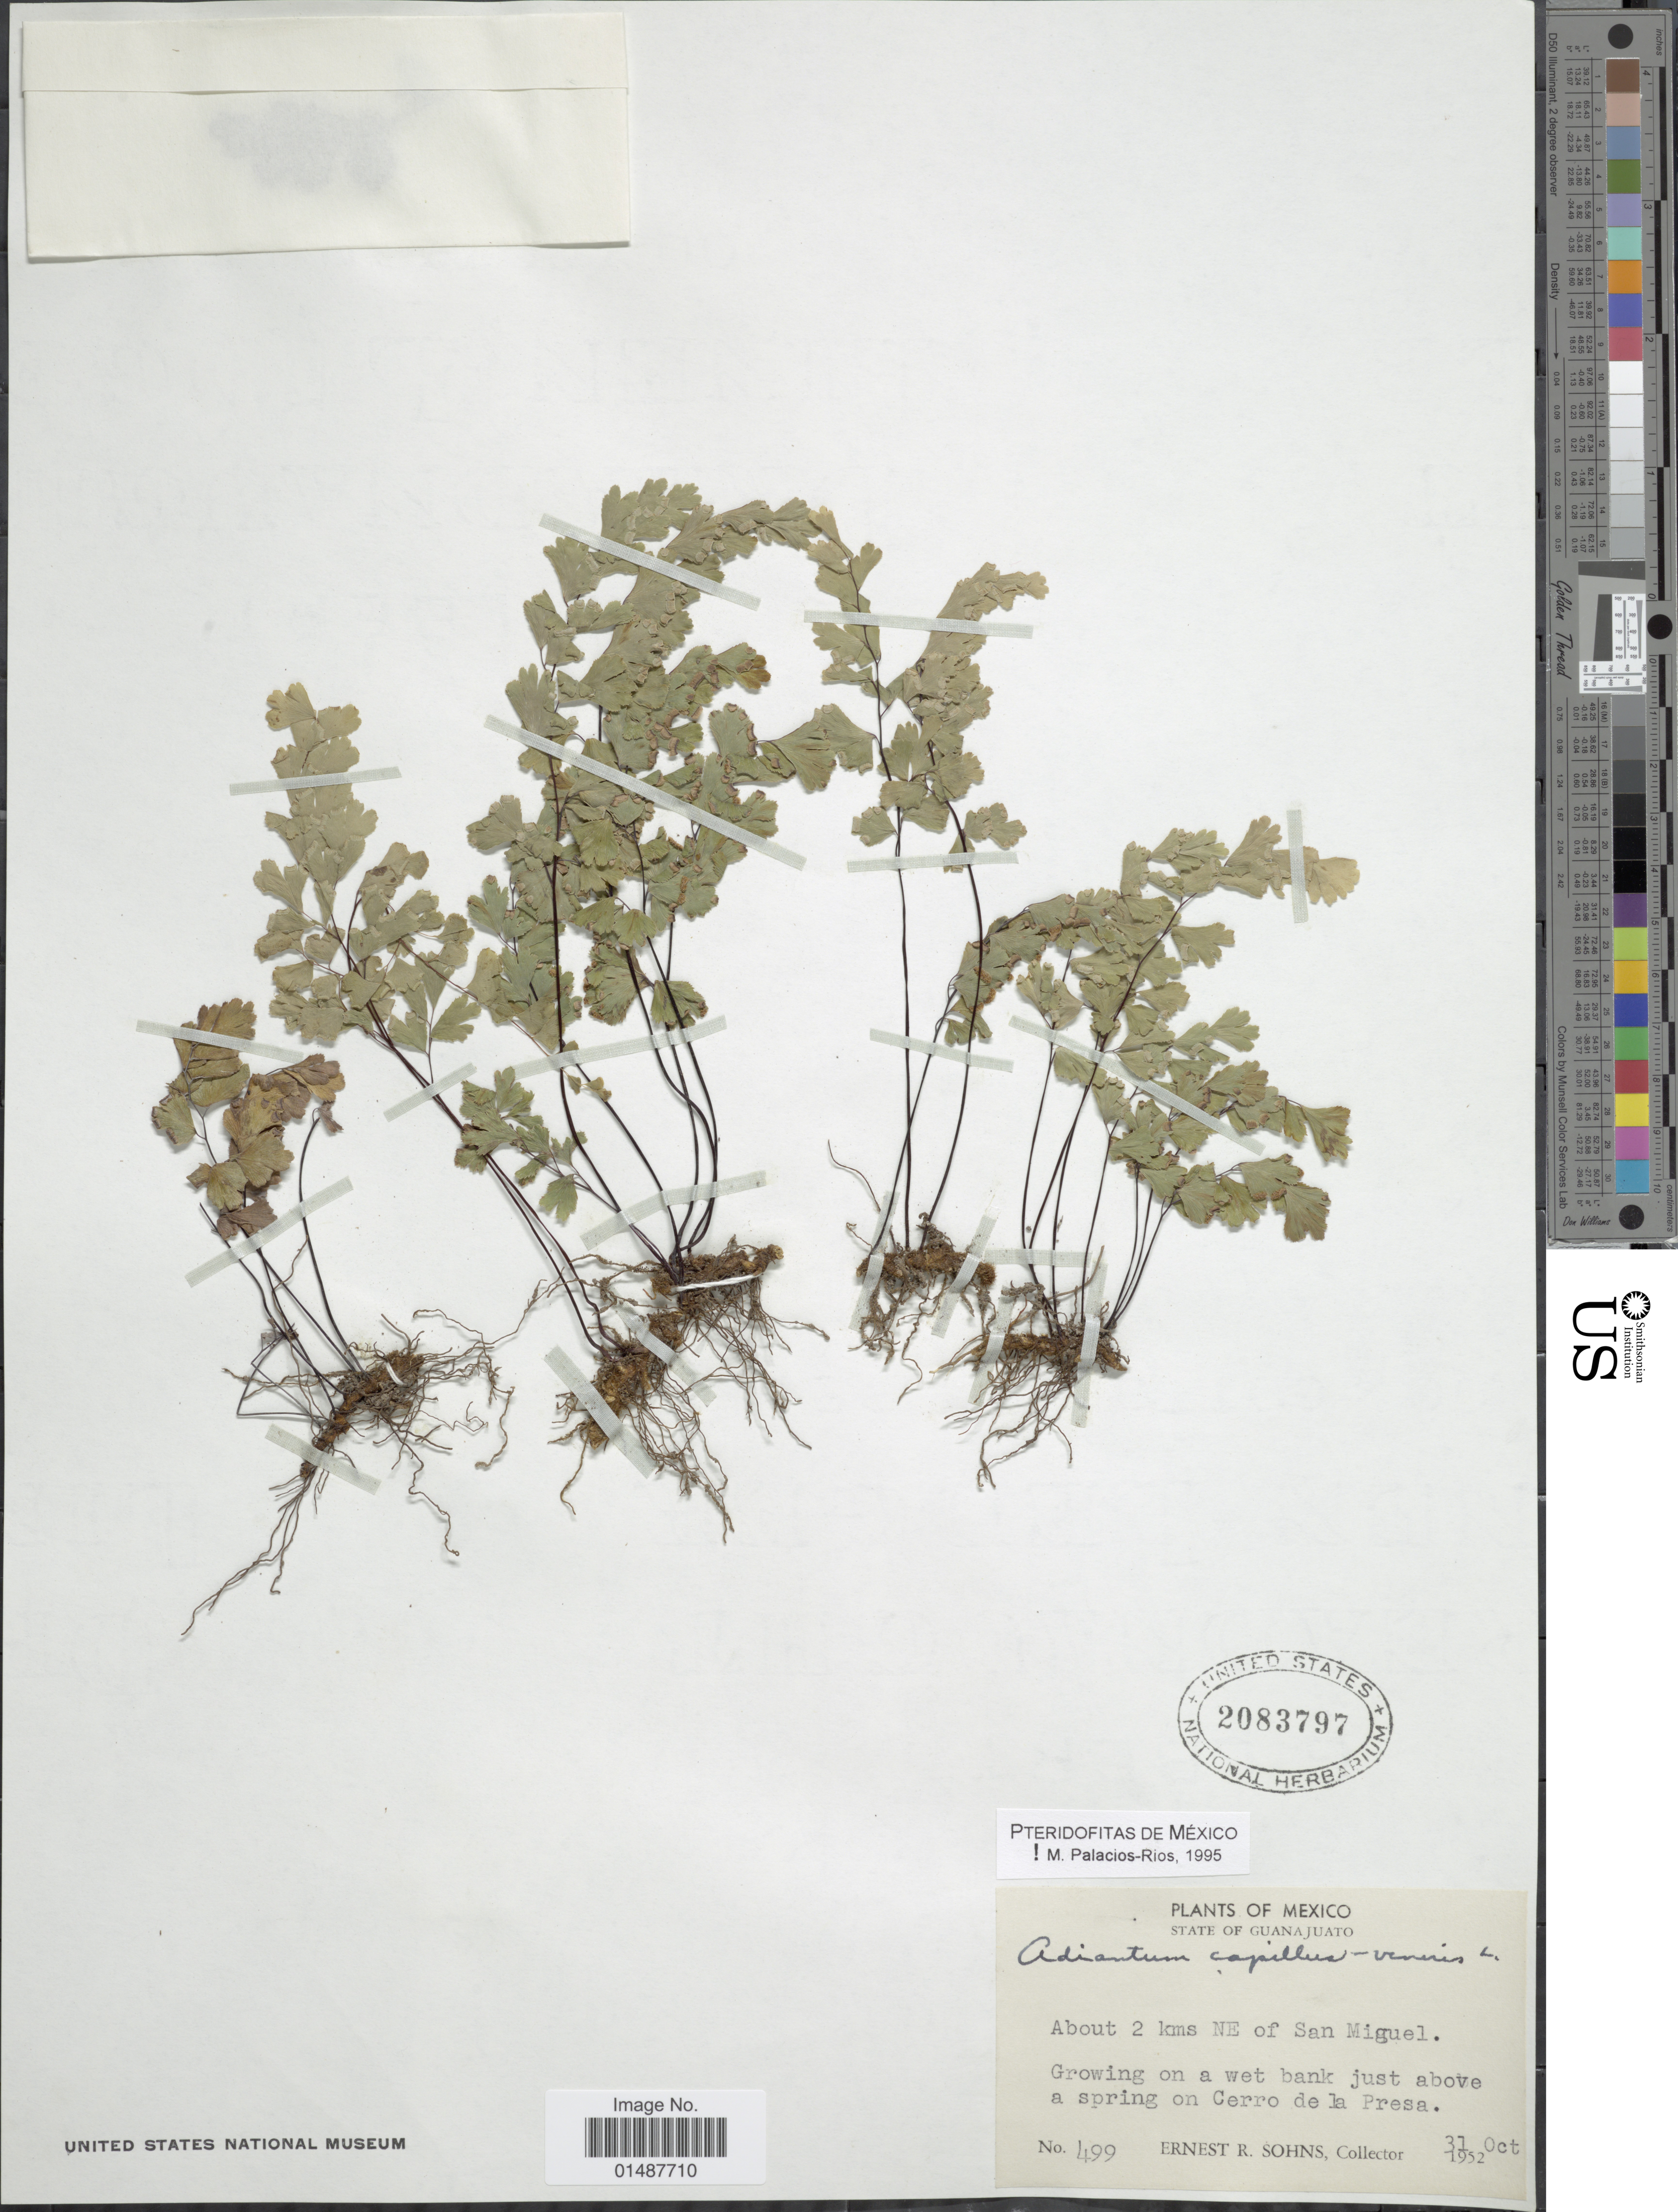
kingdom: Plantae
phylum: Tracheophyta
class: Polypodiopsida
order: Polypodiales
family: Pteridaceae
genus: Adiantum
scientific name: Adiantum capillus-veneris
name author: L.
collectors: E. R. Sohns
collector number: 499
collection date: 1952-05-31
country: Mexico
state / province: Guanajuato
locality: About 2 kms NE of San Miguel, growing on a wet bank just above a spring on Cerro de la Presa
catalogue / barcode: US 2083797